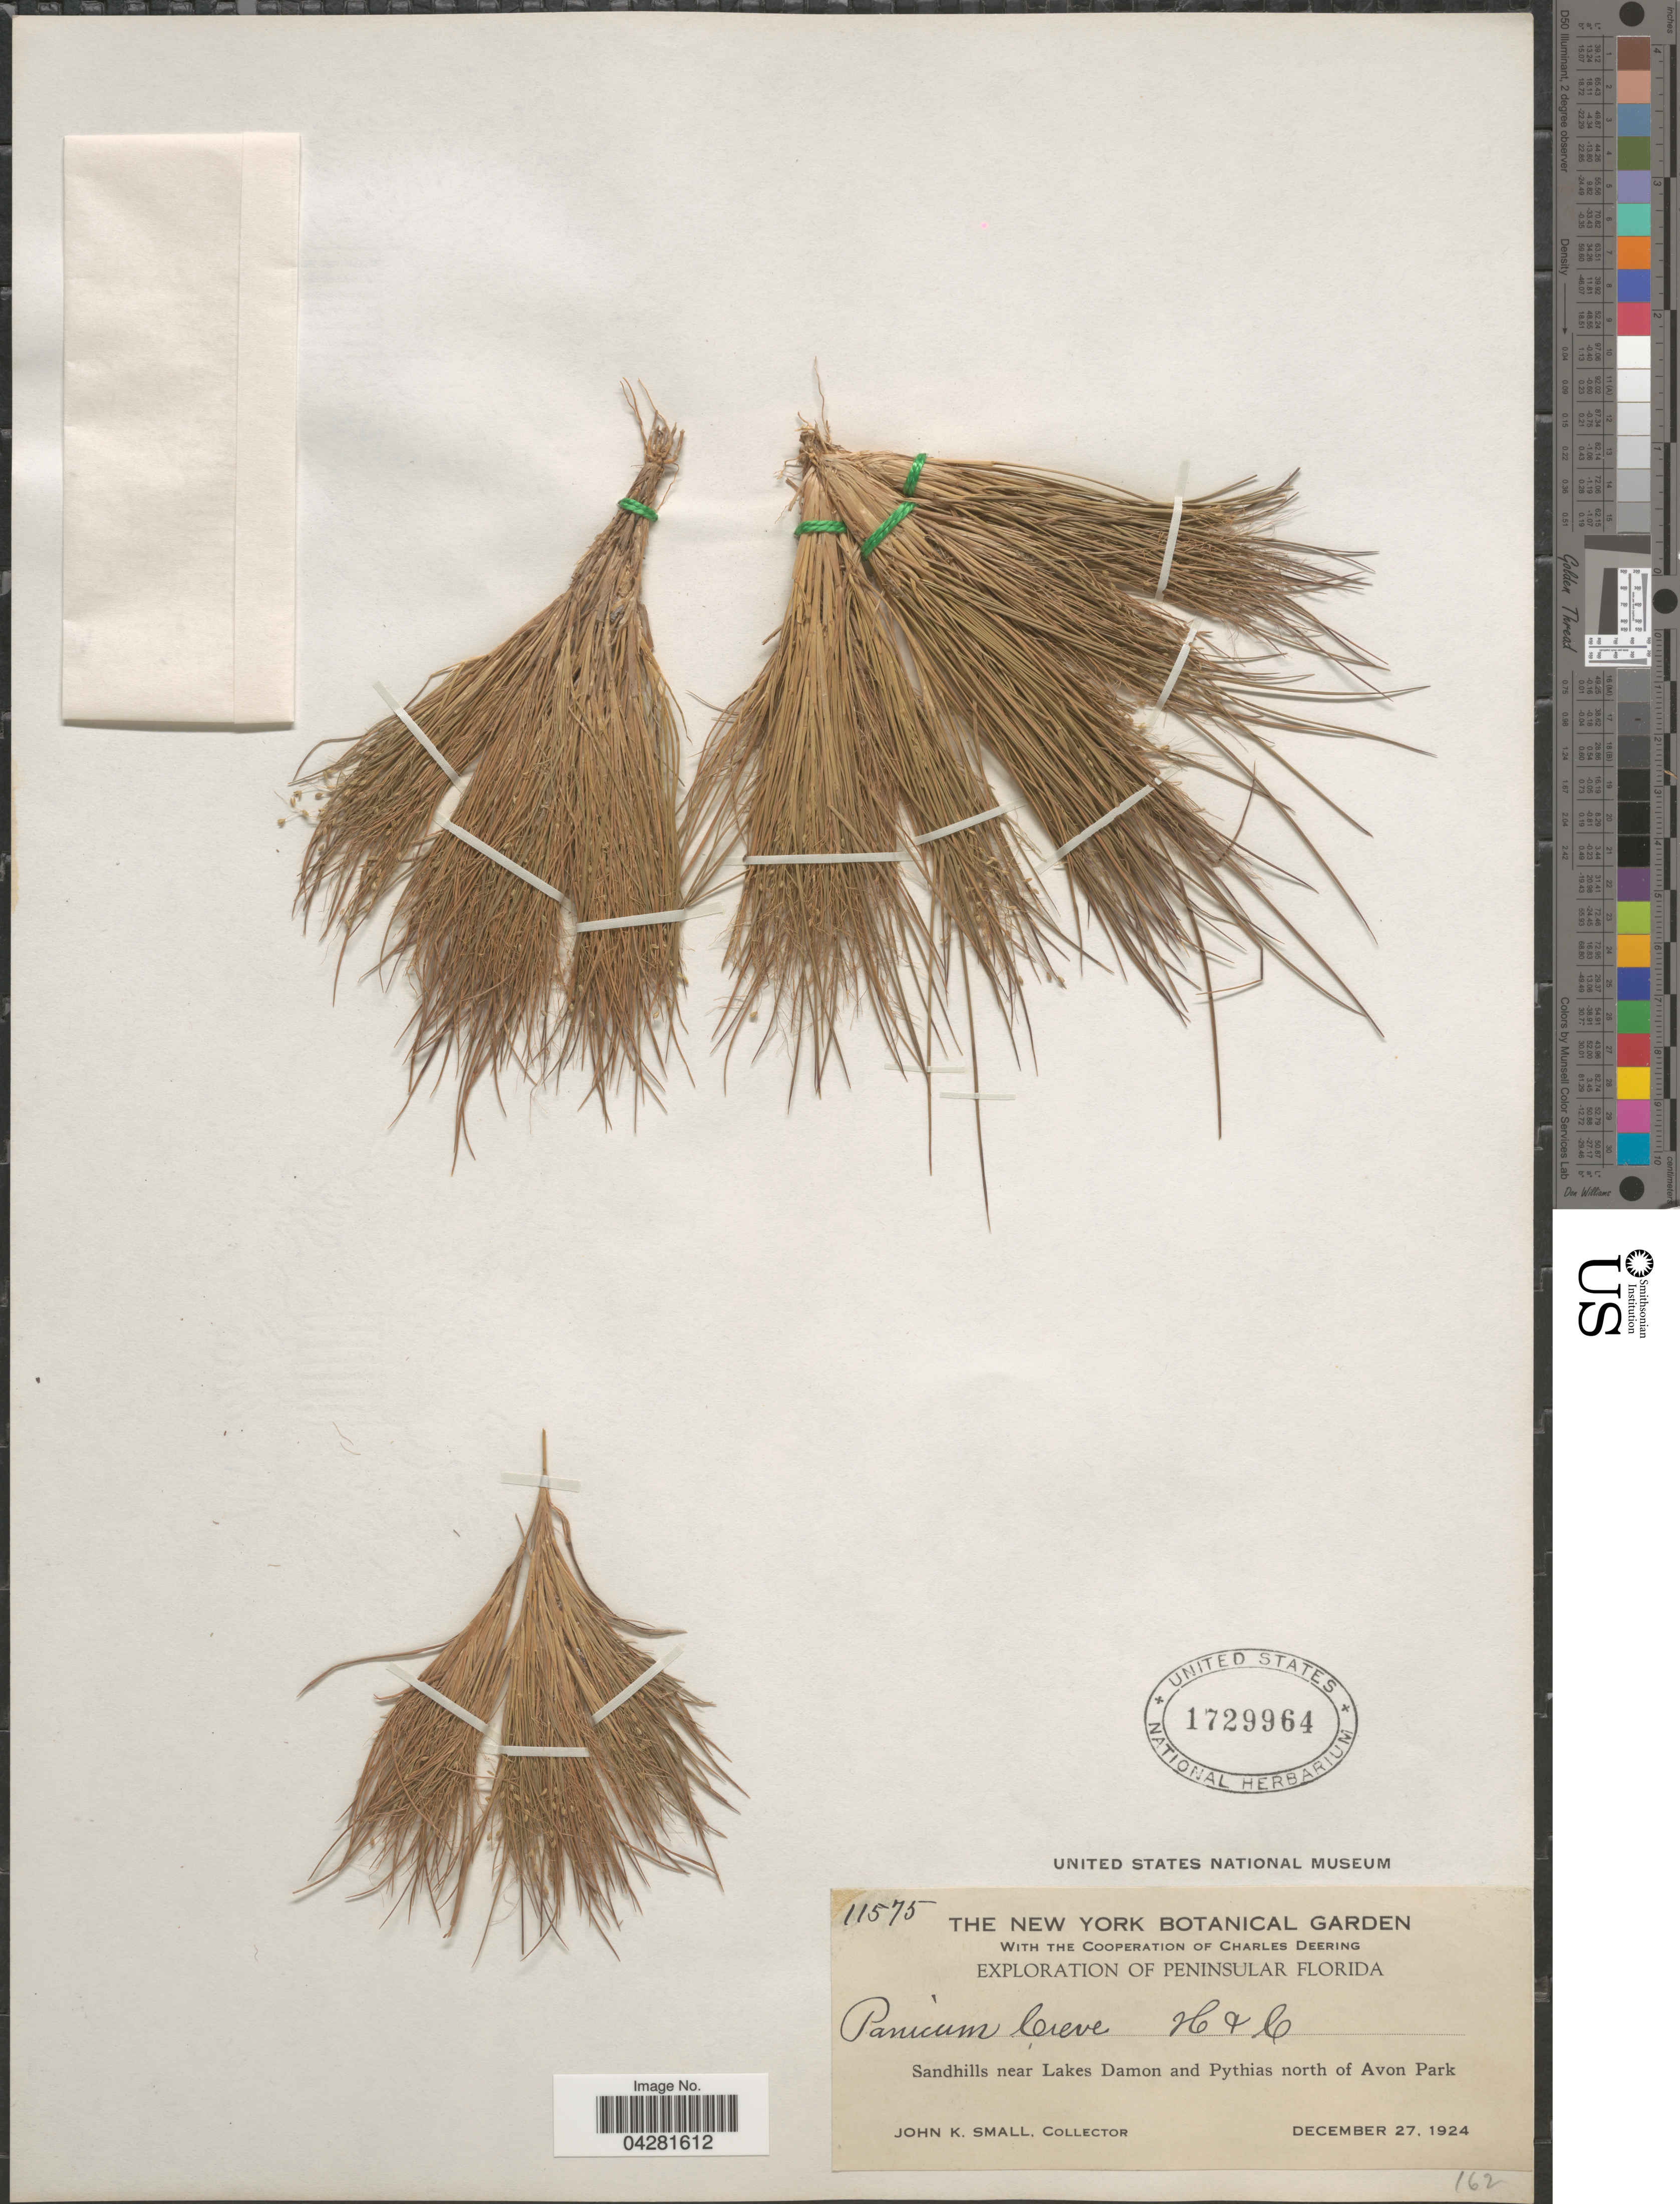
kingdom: Plantae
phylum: Tracheophyta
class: Liliopsida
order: Poales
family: Poaceae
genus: Dichanthelium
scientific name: Dichanthelium ensifolium var. breve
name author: (Hitchc. & Chase) B.F. Hansen & Wunderlin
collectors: J. K. Small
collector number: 11575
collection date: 1924-12-27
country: United States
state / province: Florida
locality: Exploration of Peninsular Florida. Sandhills near Lakes Damon and Pythias north of Avon Park.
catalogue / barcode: US 1729964